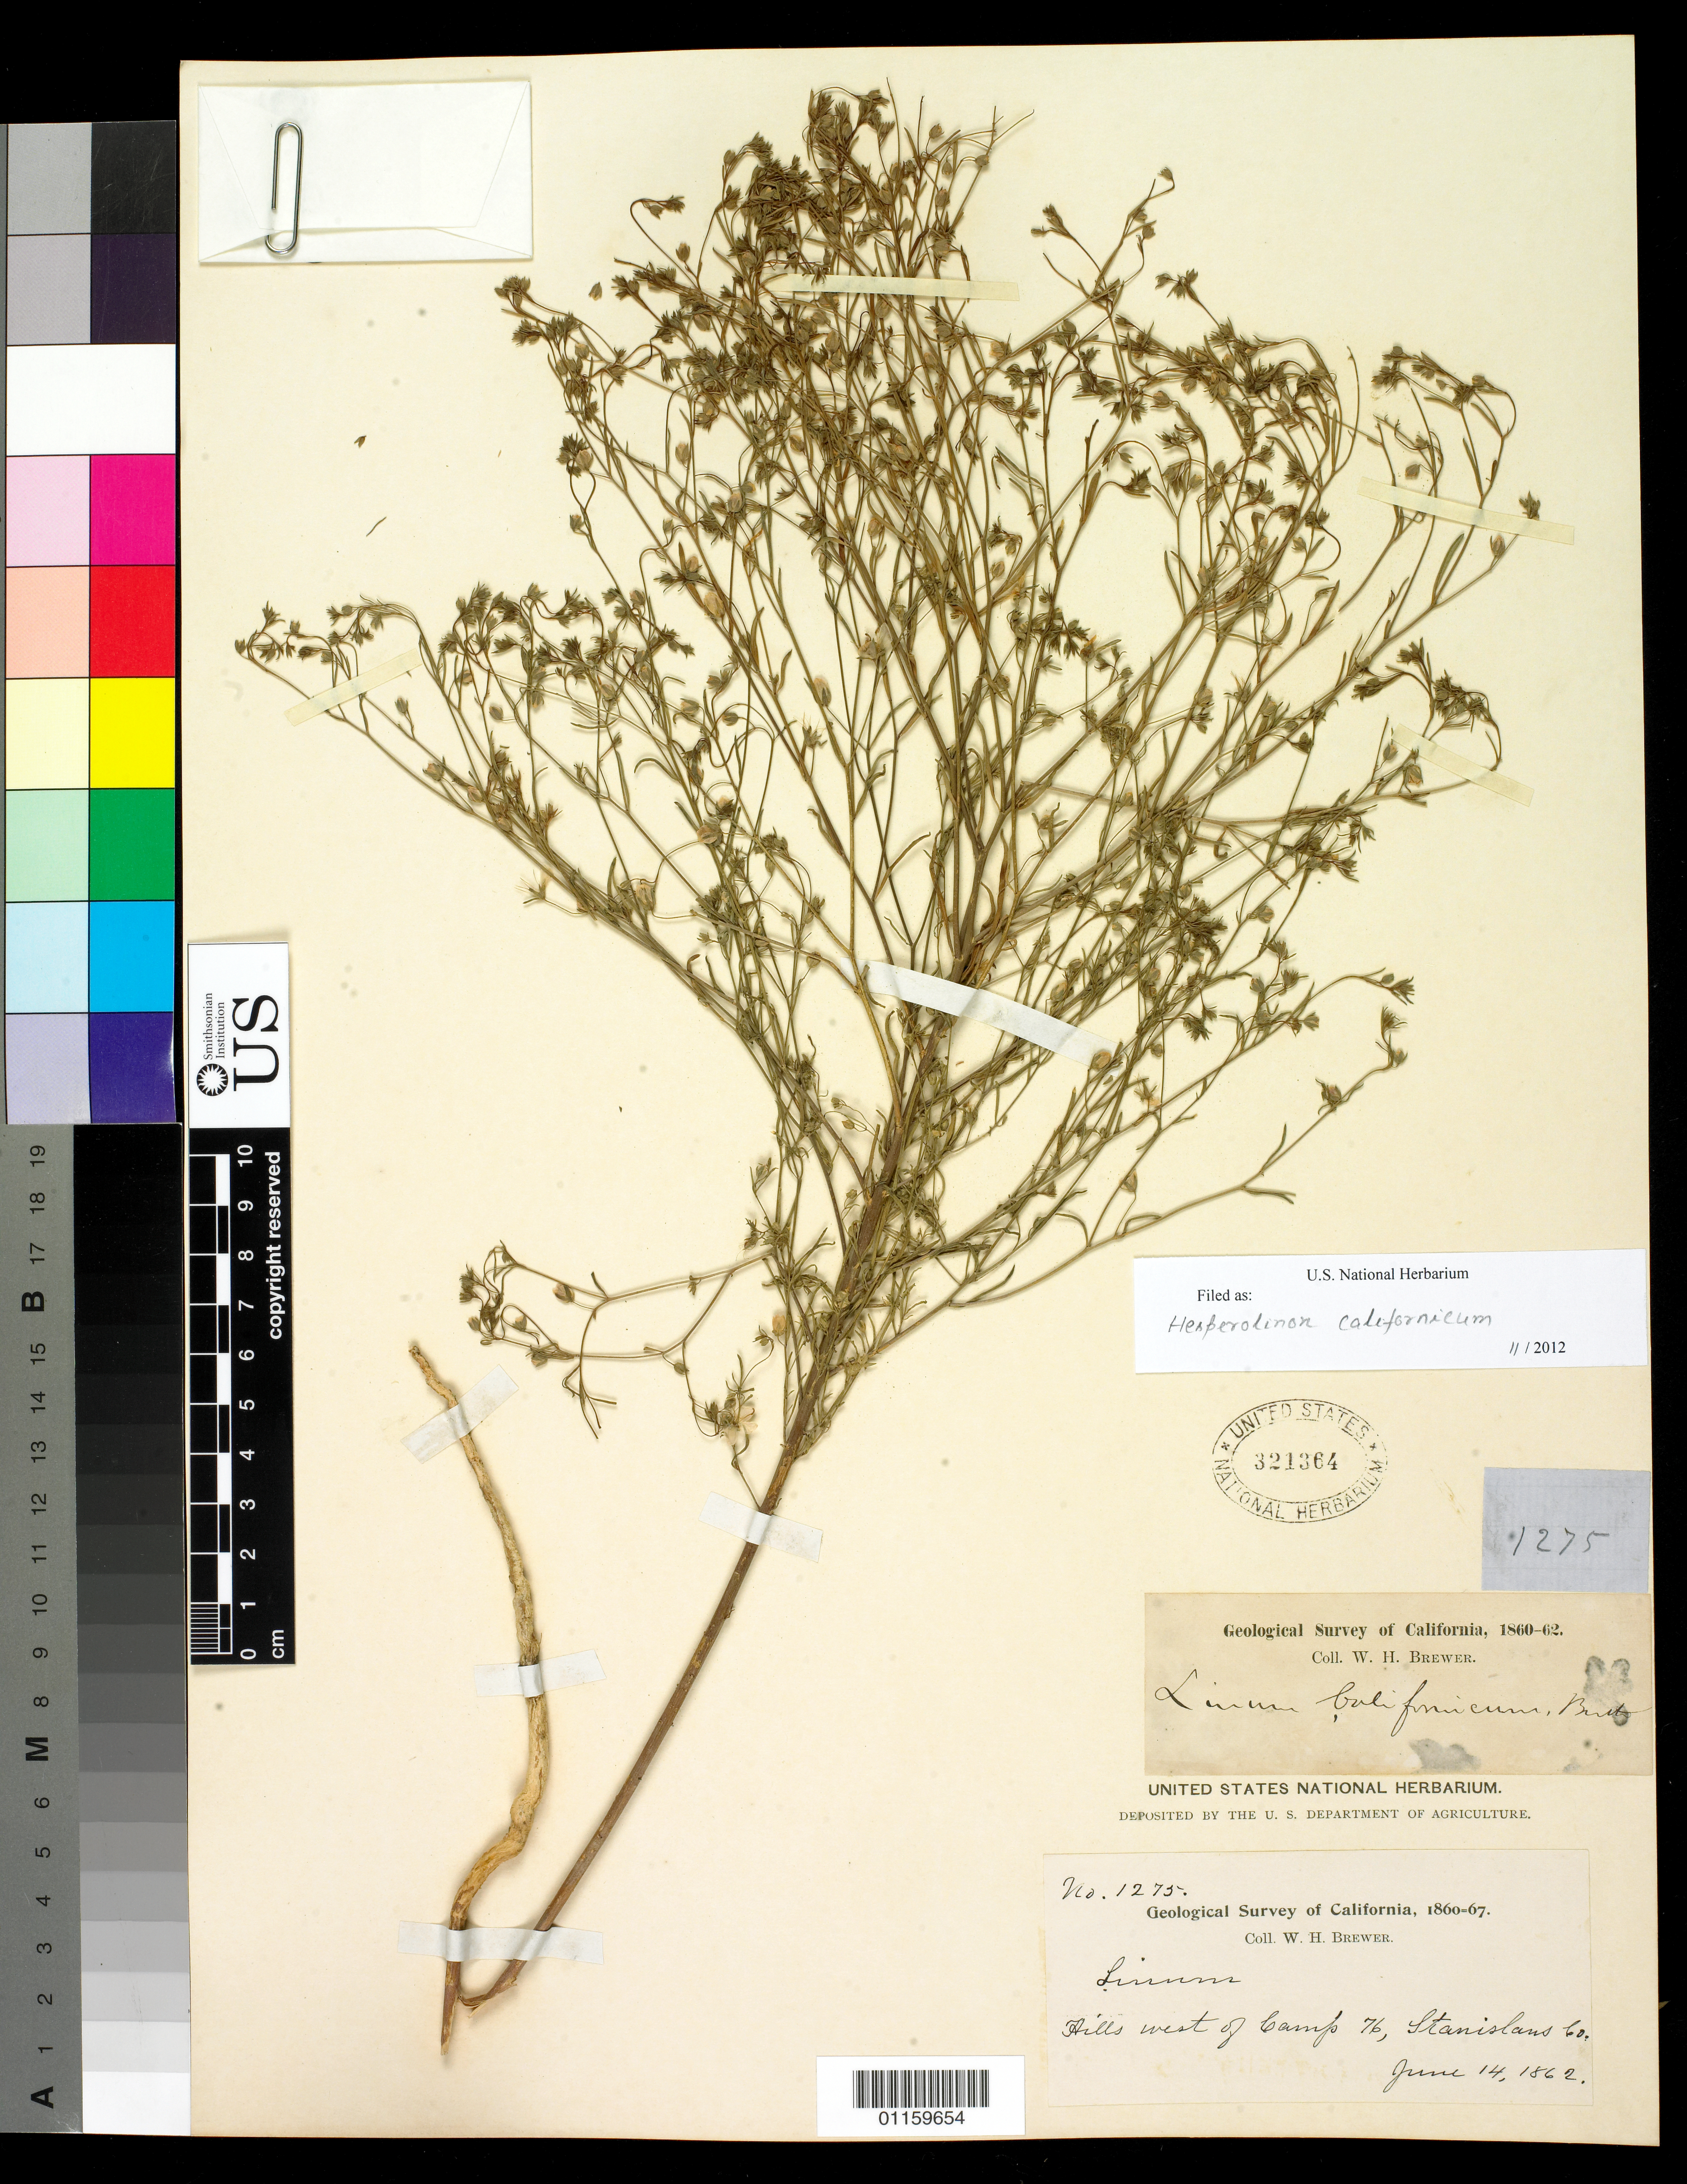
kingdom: Plantae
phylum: Tracheophyta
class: Magnoliopsida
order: Malpighiales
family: Linaceae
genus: Linum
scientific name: Linum californicum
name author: Benth.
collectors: W. H. Brewer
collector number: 1275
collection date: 1862-06-14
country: United States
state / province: California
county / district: Stanislaus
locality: Hills west of Camp 76.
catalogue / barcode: US 321364